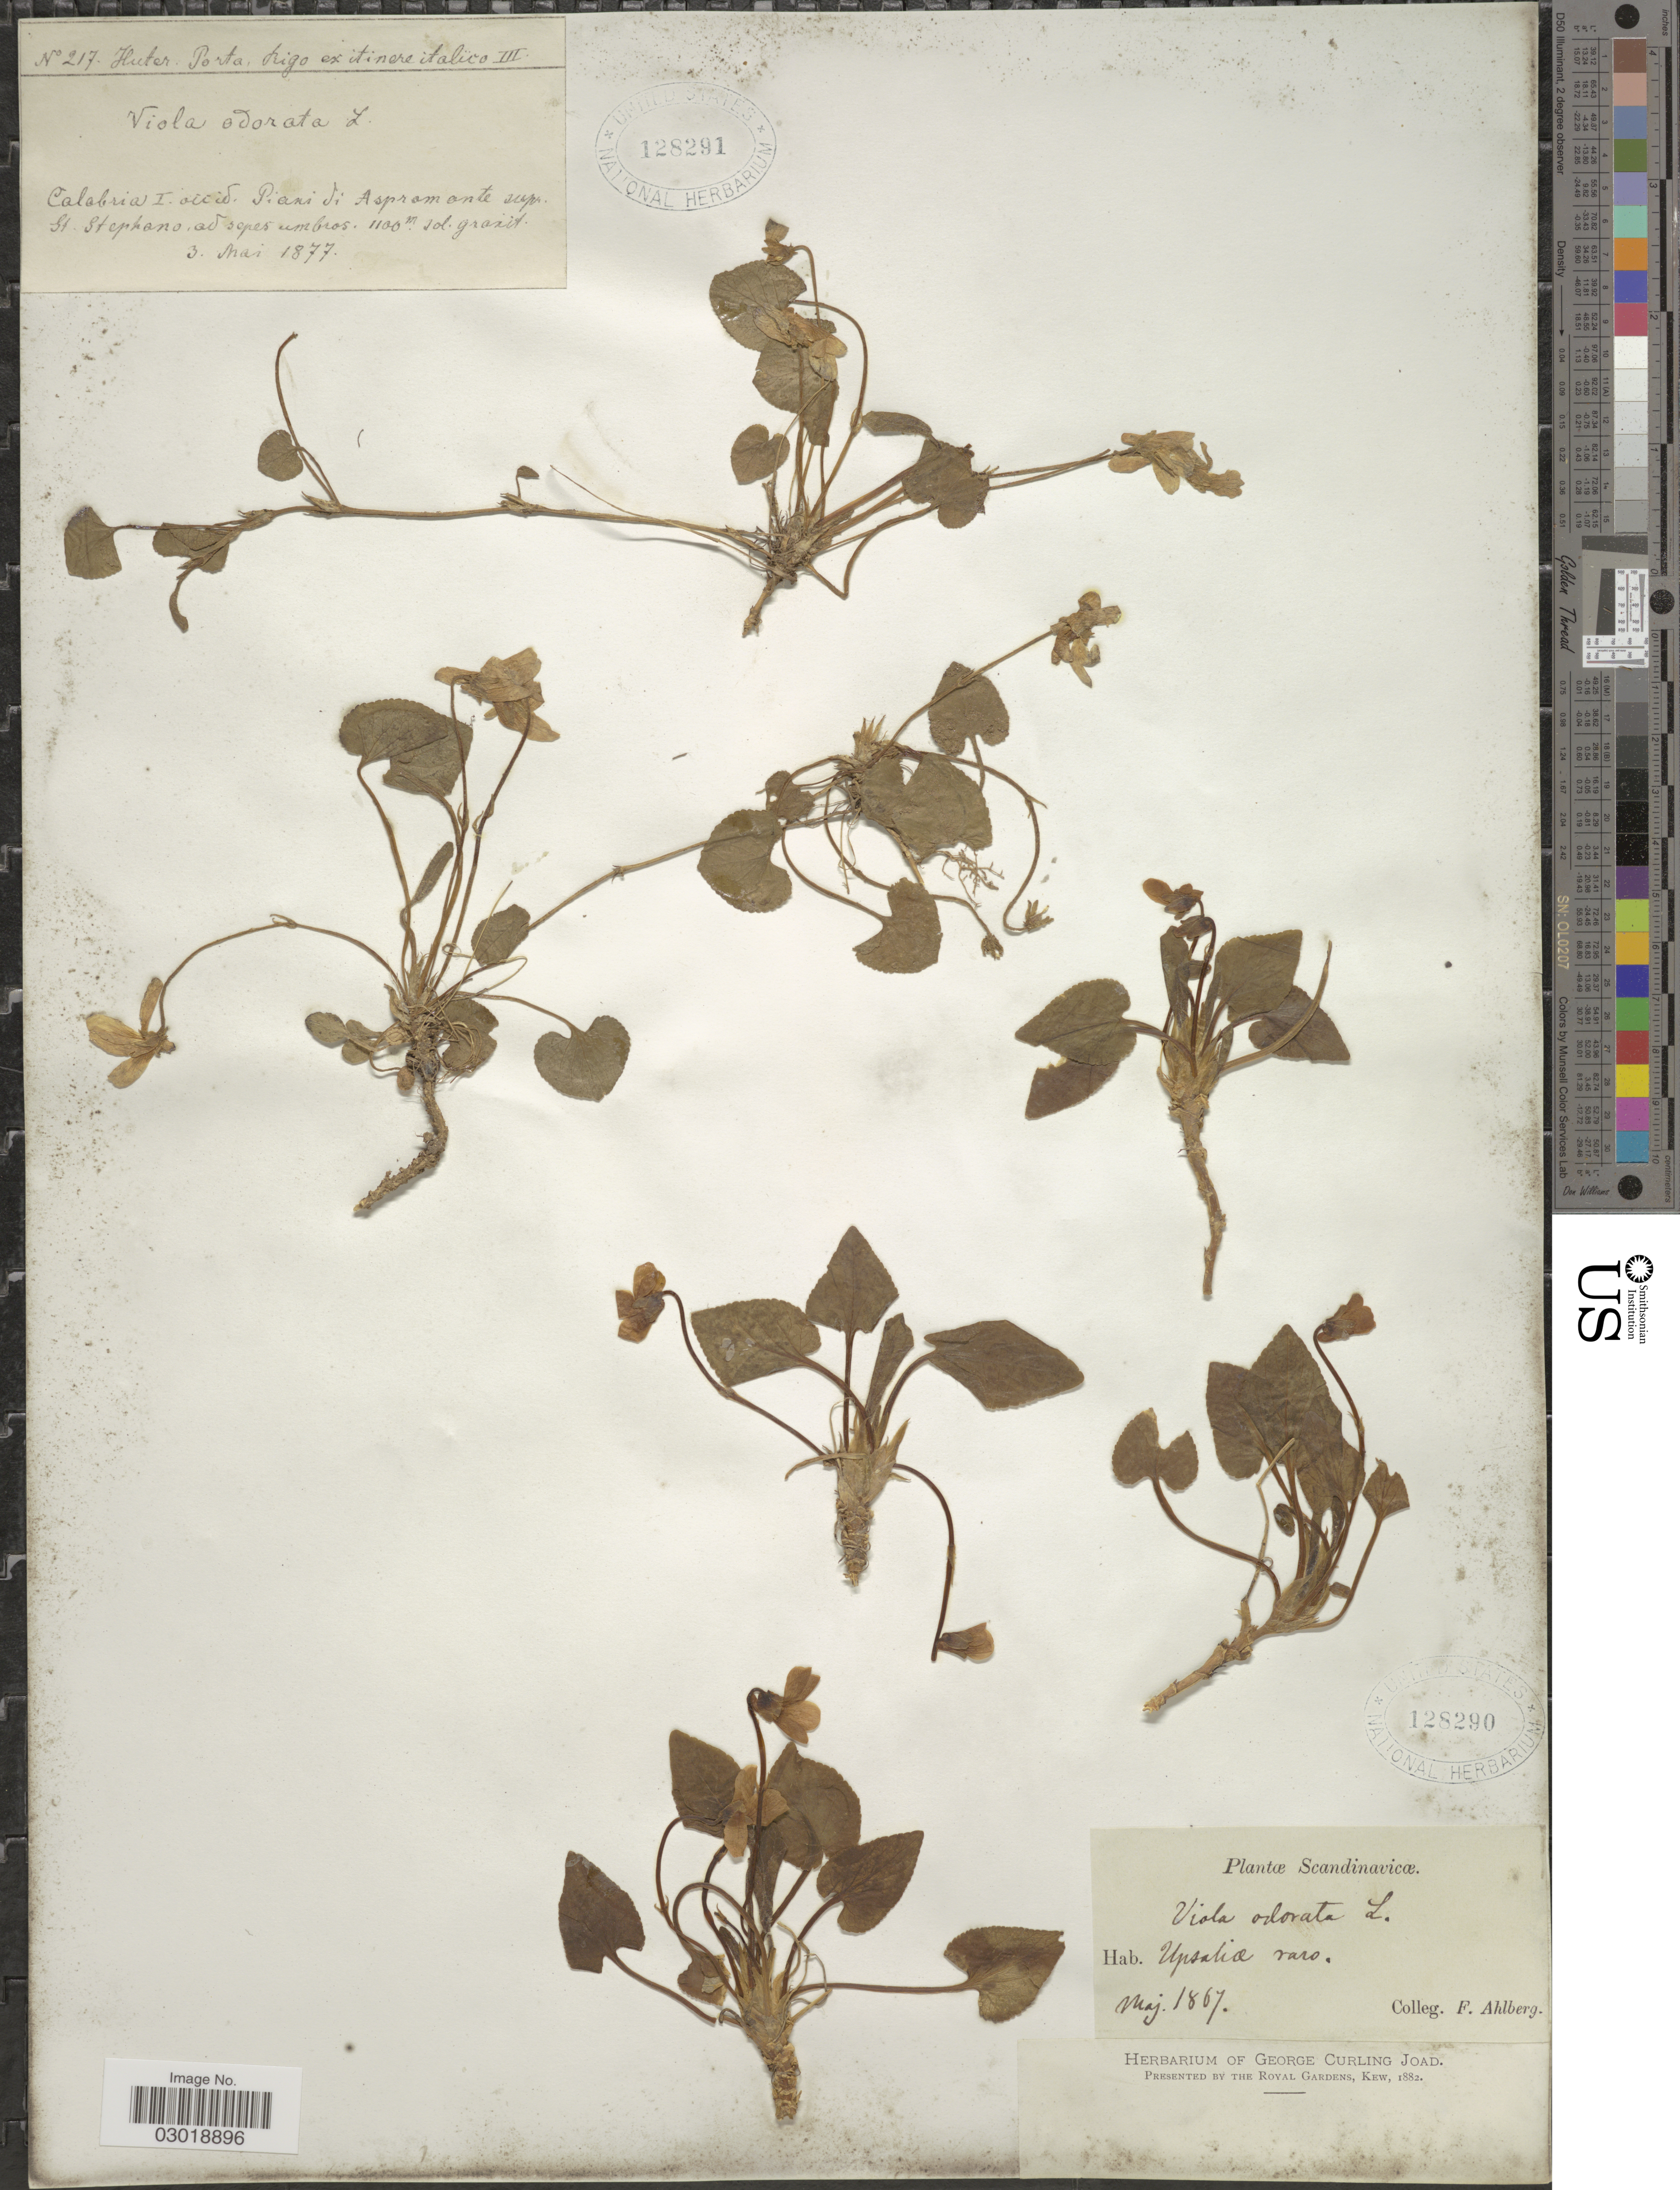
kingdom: Plantae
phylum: Tracheophyta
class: Magnoliopsida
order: Malpighiales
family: Violaceae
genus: Viola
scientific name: Viola odorata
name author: L.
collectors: -. Huter, -- Porta & -- Rigo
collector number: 217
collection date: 1877-05-03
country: Italy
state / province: Calabria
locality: Càlabria I-occid. Piani di Aspromonte supr. St. Stephano.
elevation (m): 1100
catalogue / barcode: US 128291